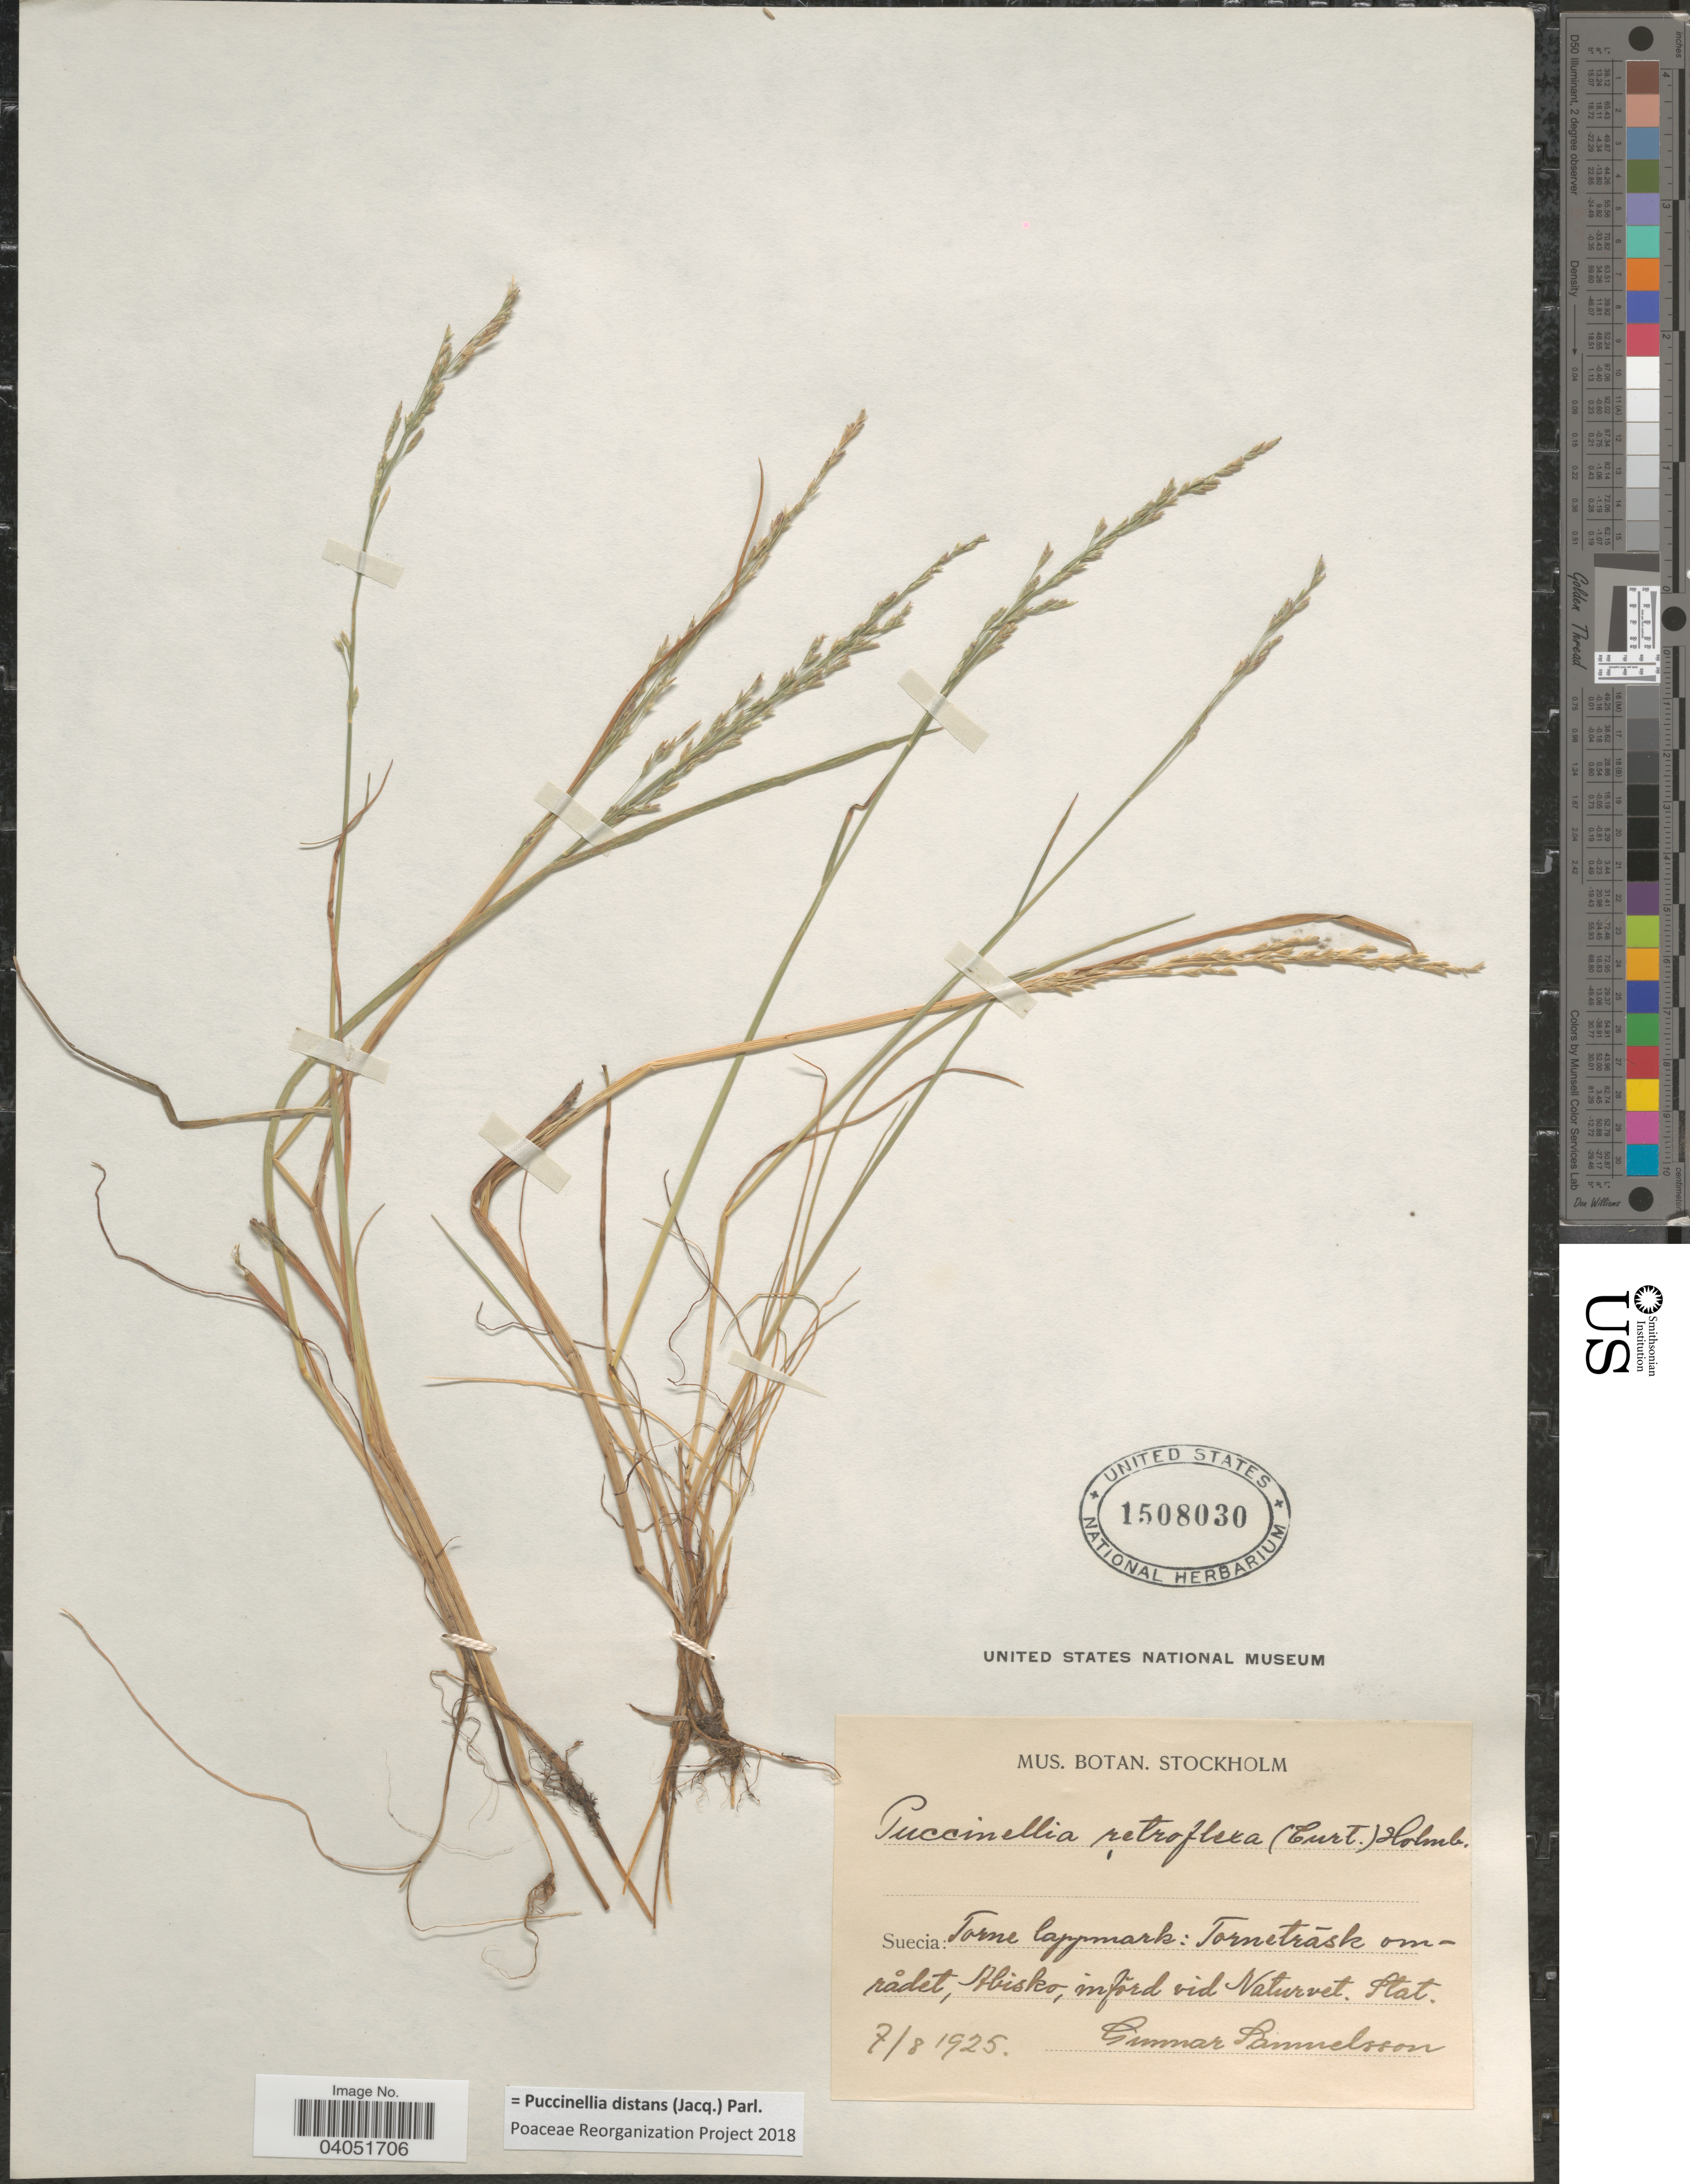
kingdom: Plantae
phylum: Tracheophyta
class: Liliopsida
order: Poales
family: Poaceae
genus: Puccinellia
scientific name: Puccinellia distans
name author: (Jacq.) Parl.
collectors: G. Samuelsson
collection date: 1925-08-07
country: Sweden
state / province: Norrbotten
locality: Suecia: Torne lappmark: Torneträsk området, Abisko, införd vid Naturvet. Stat. [interpreted]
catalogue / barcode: US 1508030